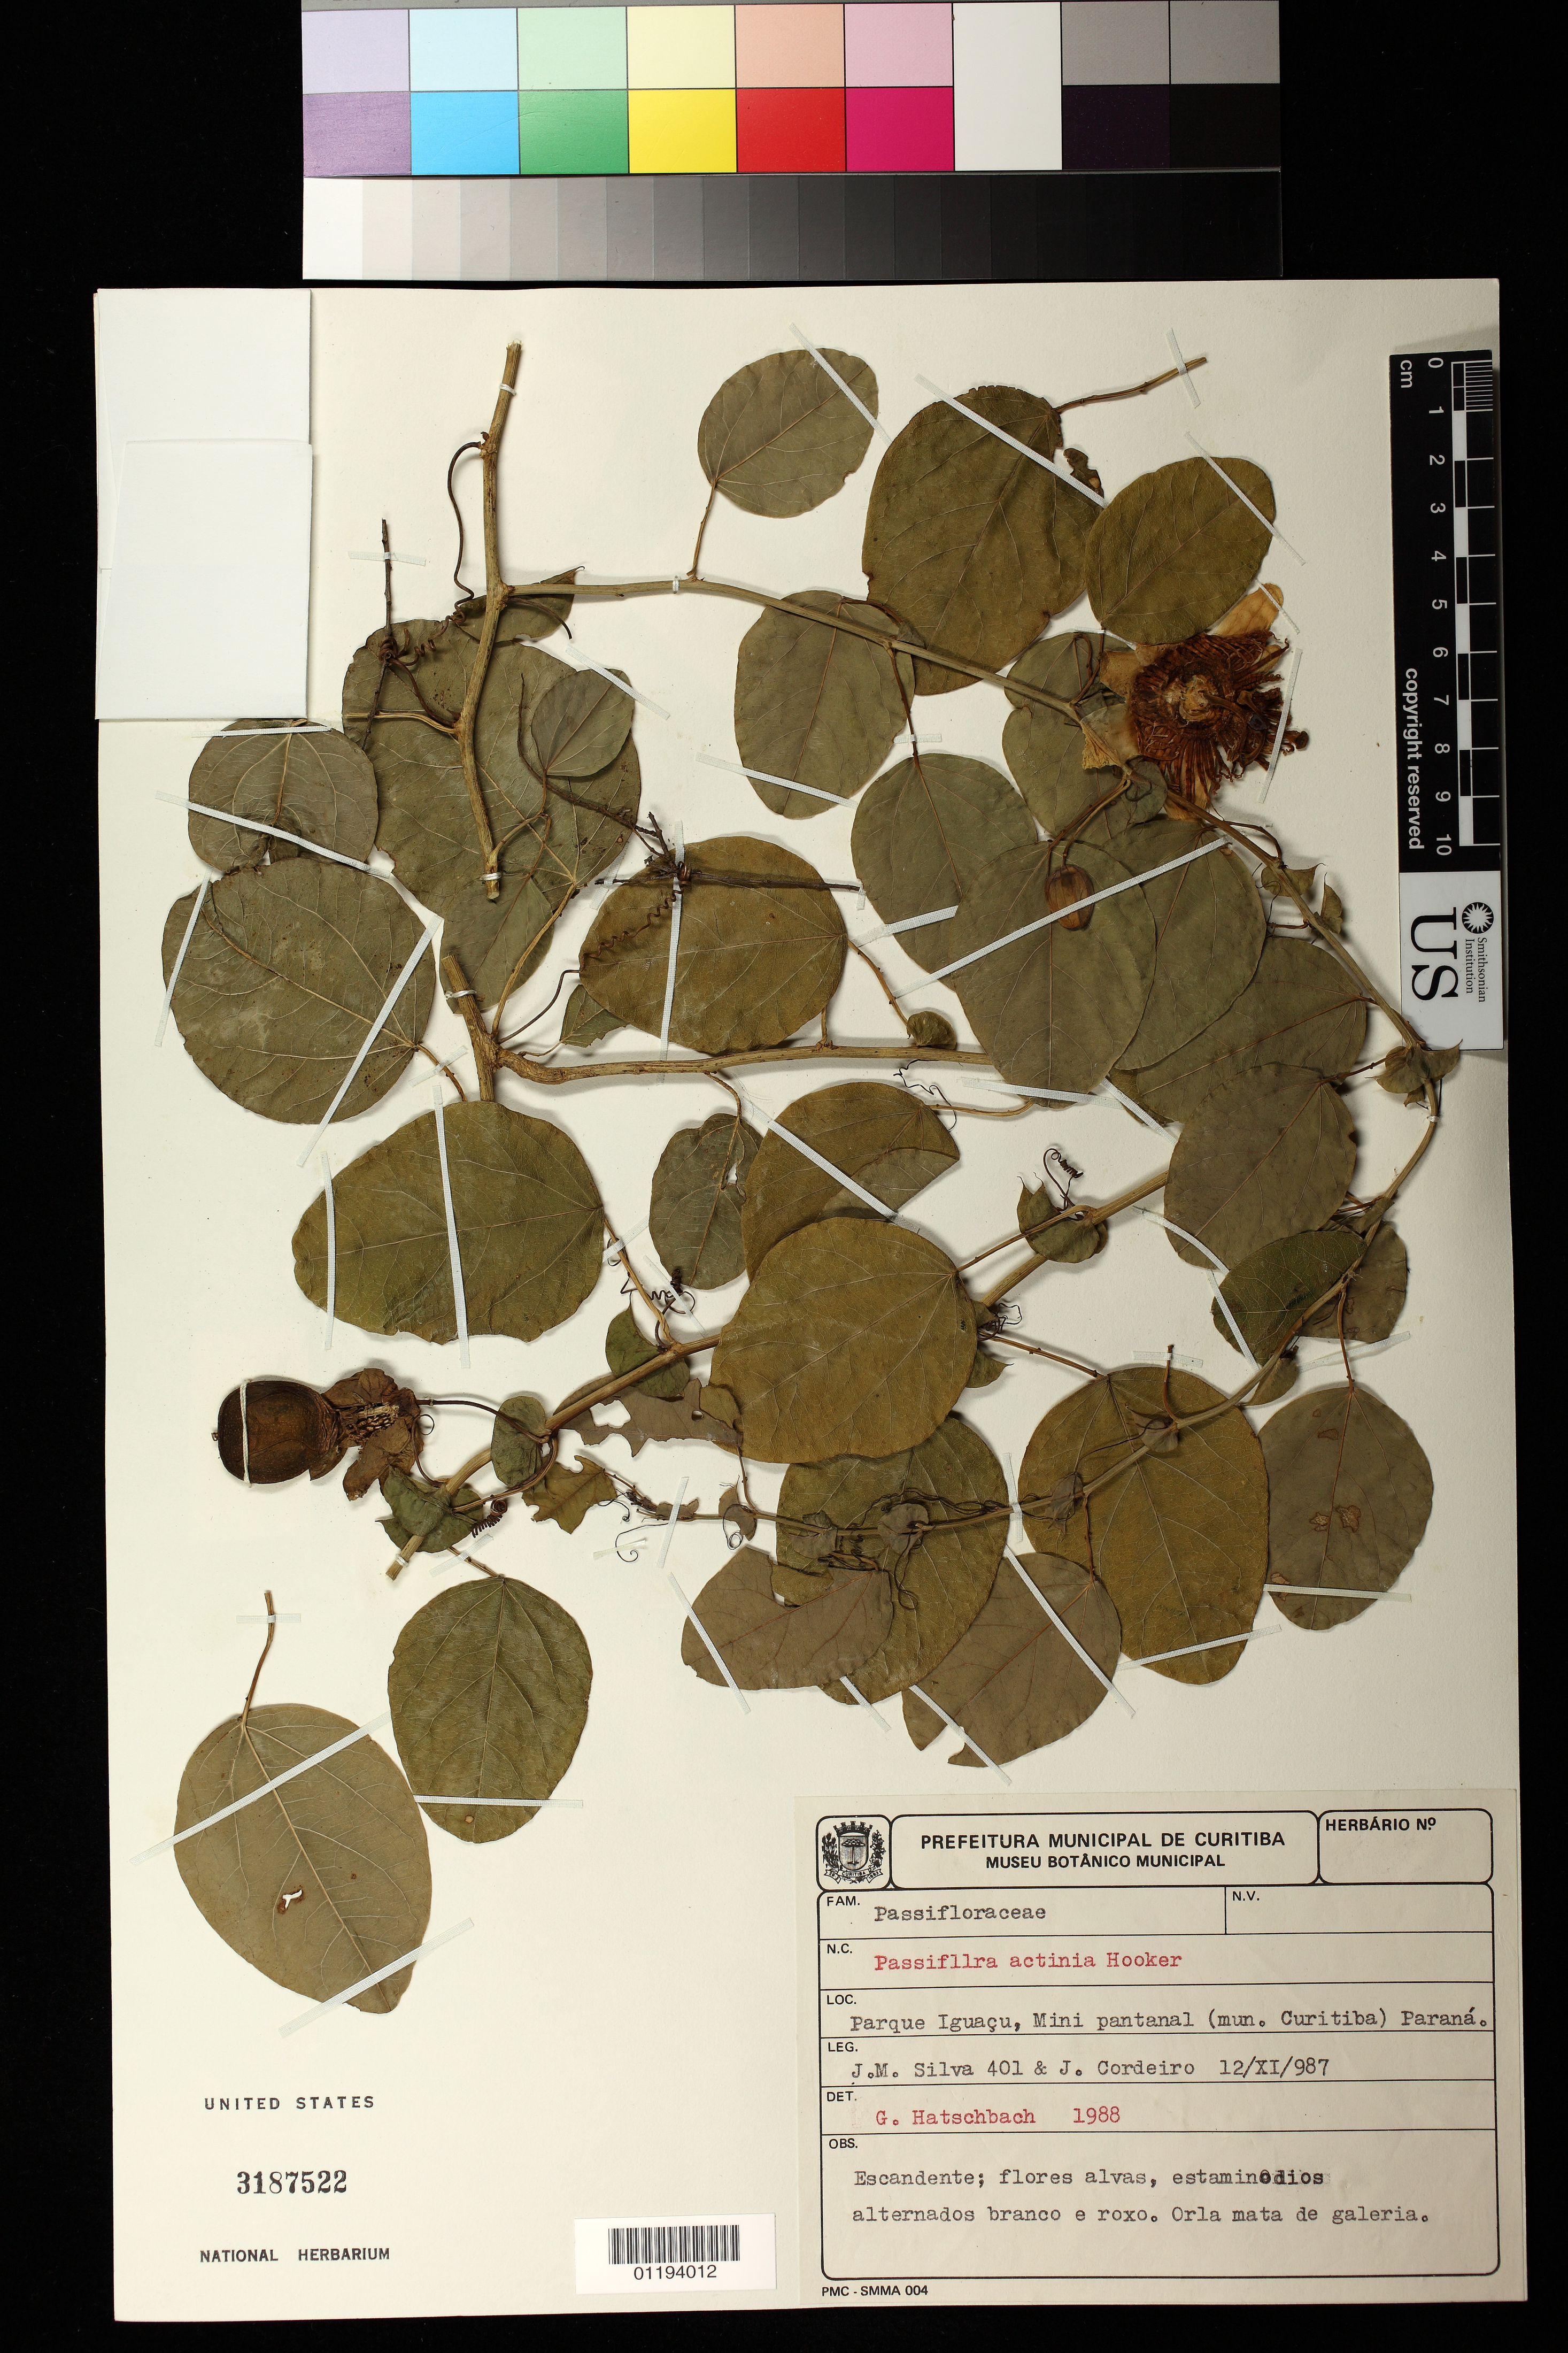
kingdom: Plantae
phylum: Tracheophyta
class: Magnoliopsida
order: Malpighiales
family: Passifloraceae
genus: Passiflora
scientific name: Passiflora actinia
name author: Hook.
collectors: J. M. Silva & J. Cordeiro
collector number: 401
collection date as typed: Nov 12 1987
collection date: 1987-11-12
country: Brazil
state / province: Paraná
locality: Parque Iguaçu, Mini pantanal (mun. Curitiba)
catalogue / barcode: US 3187522